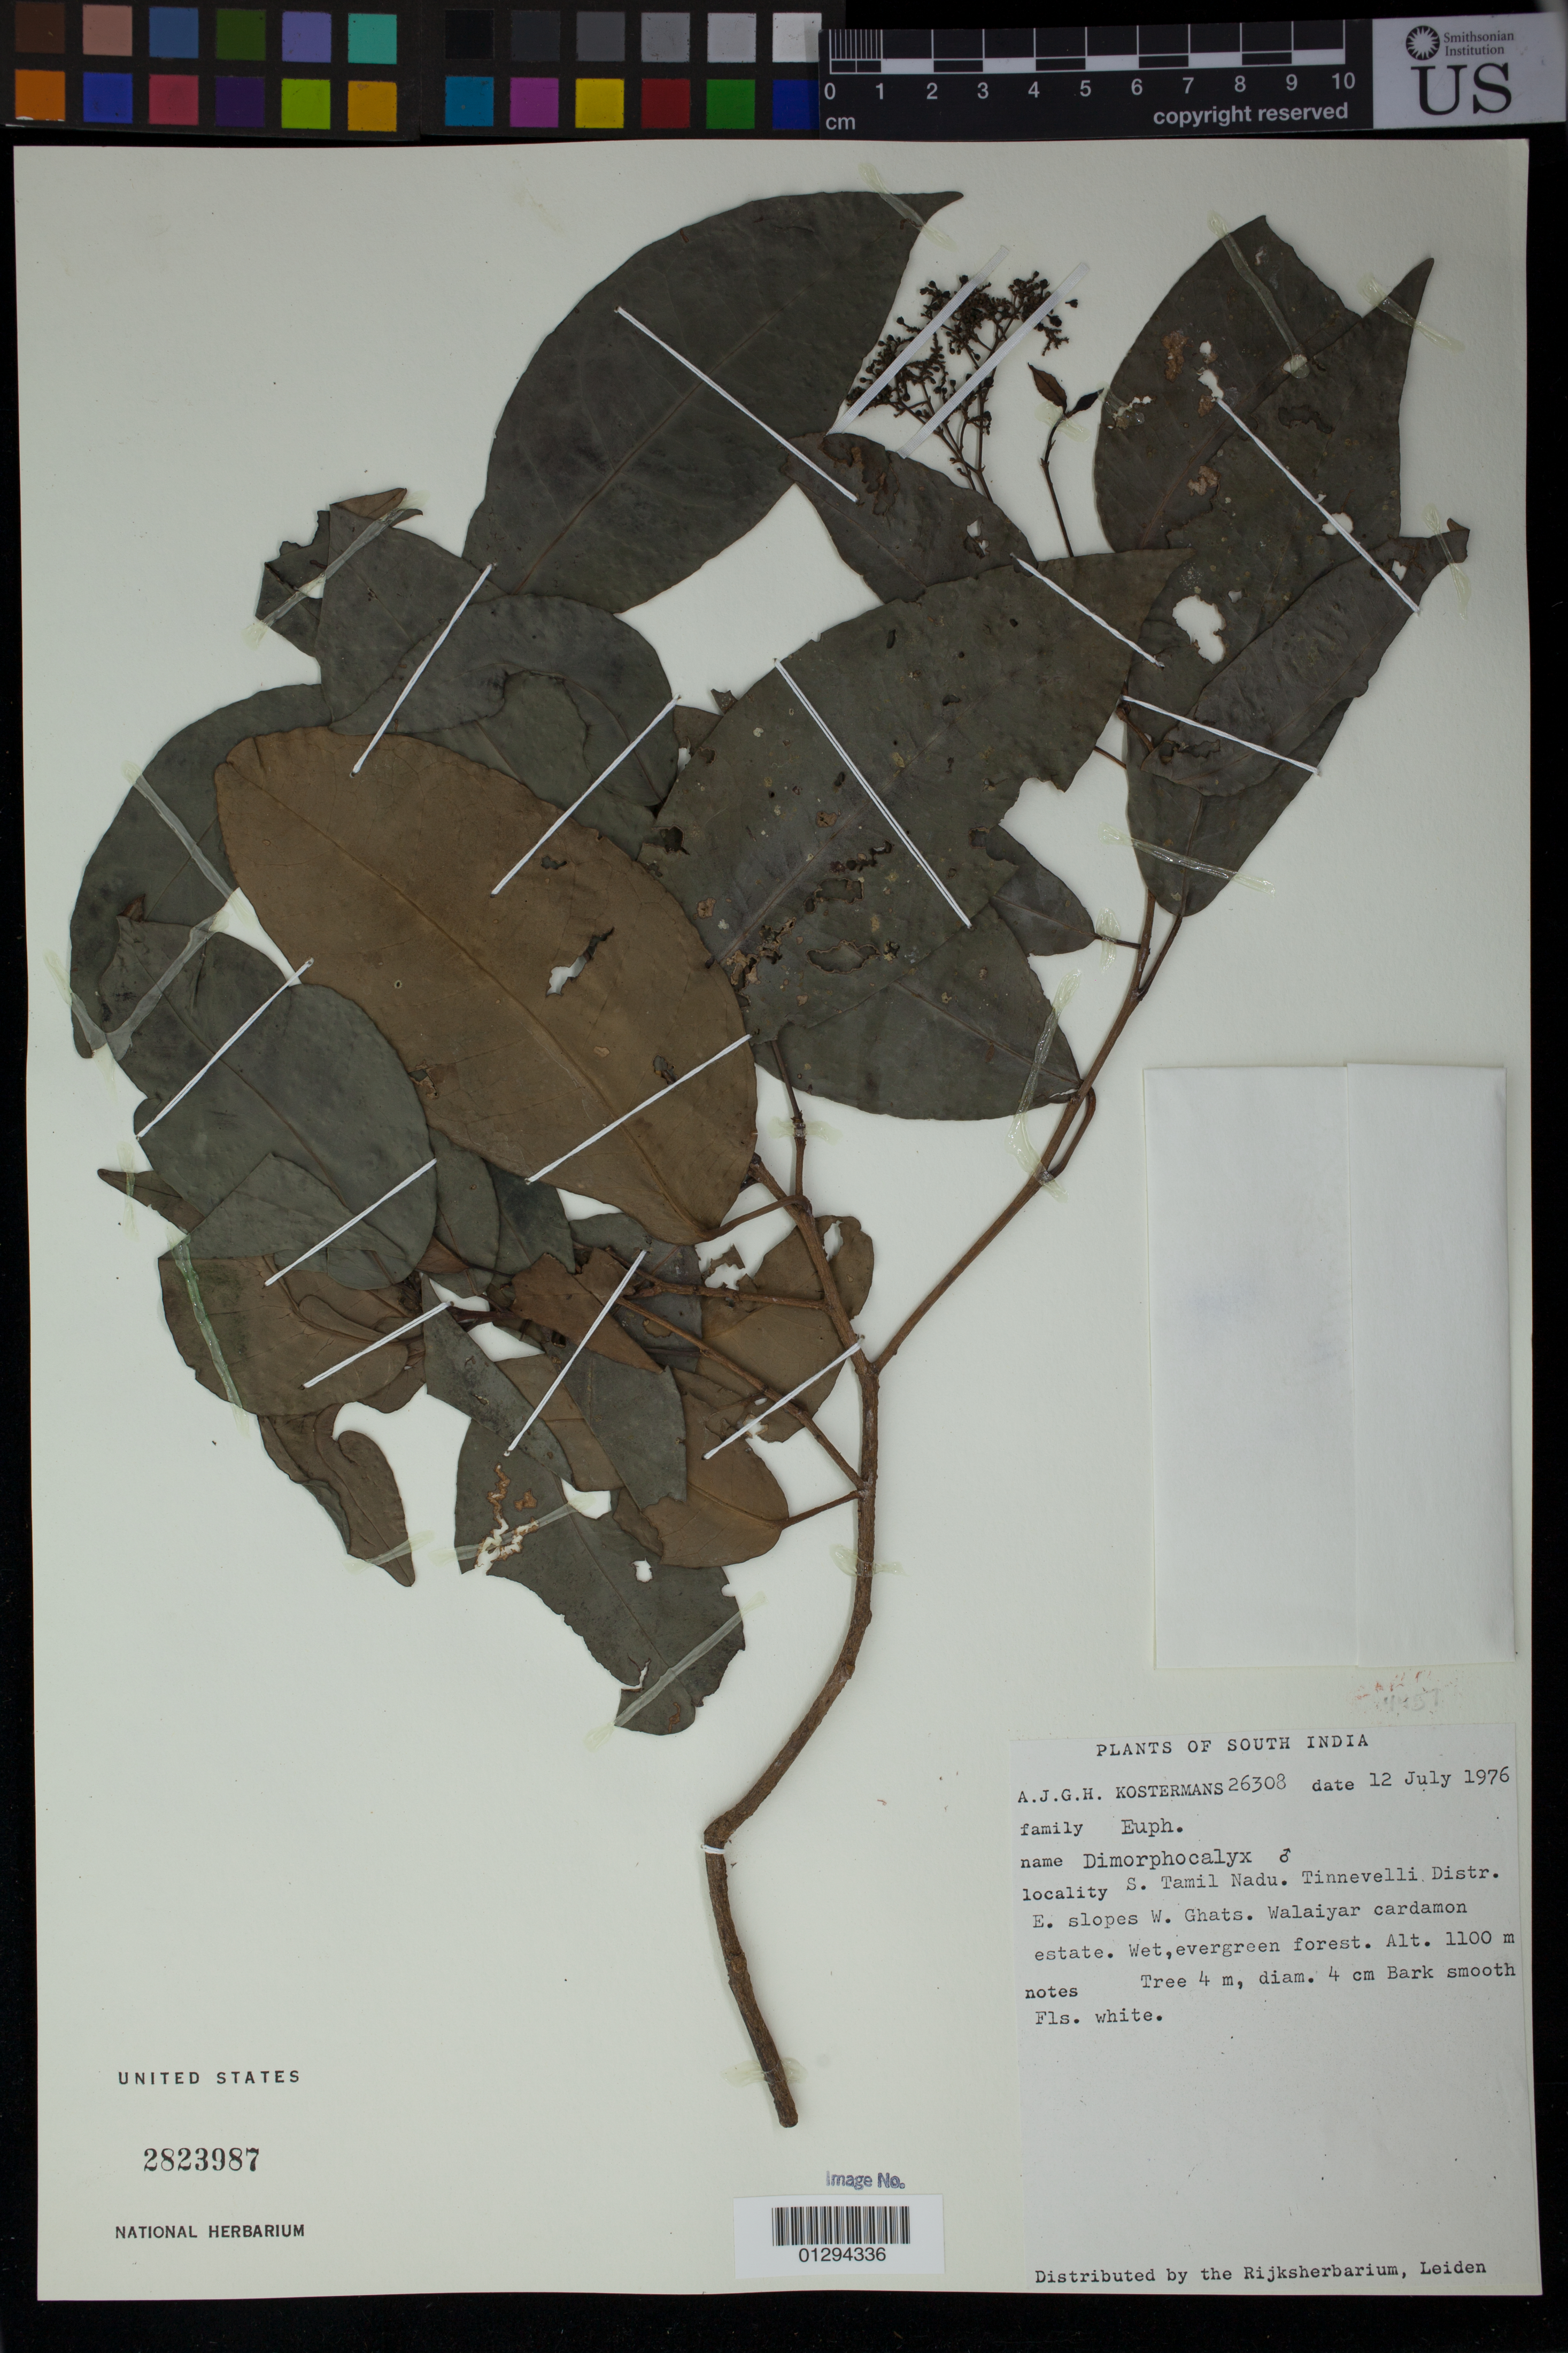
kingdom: Plantae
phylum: Tracheophyta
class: Magnoliopsida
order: Malpighiales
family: Euphorbiaceae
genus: Dimorphocalyx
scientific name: Dimorphocalyx sp.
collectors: A. J. G. Kostermans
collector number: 26308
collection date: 1976-07-12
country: India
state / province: Tamil Nadu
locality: S. Tamil Nadu. Tinnevelli Distr. E. slopes W. Ghats. Walaiyar cardamom estate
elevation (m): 1100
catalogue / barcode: US 2823987